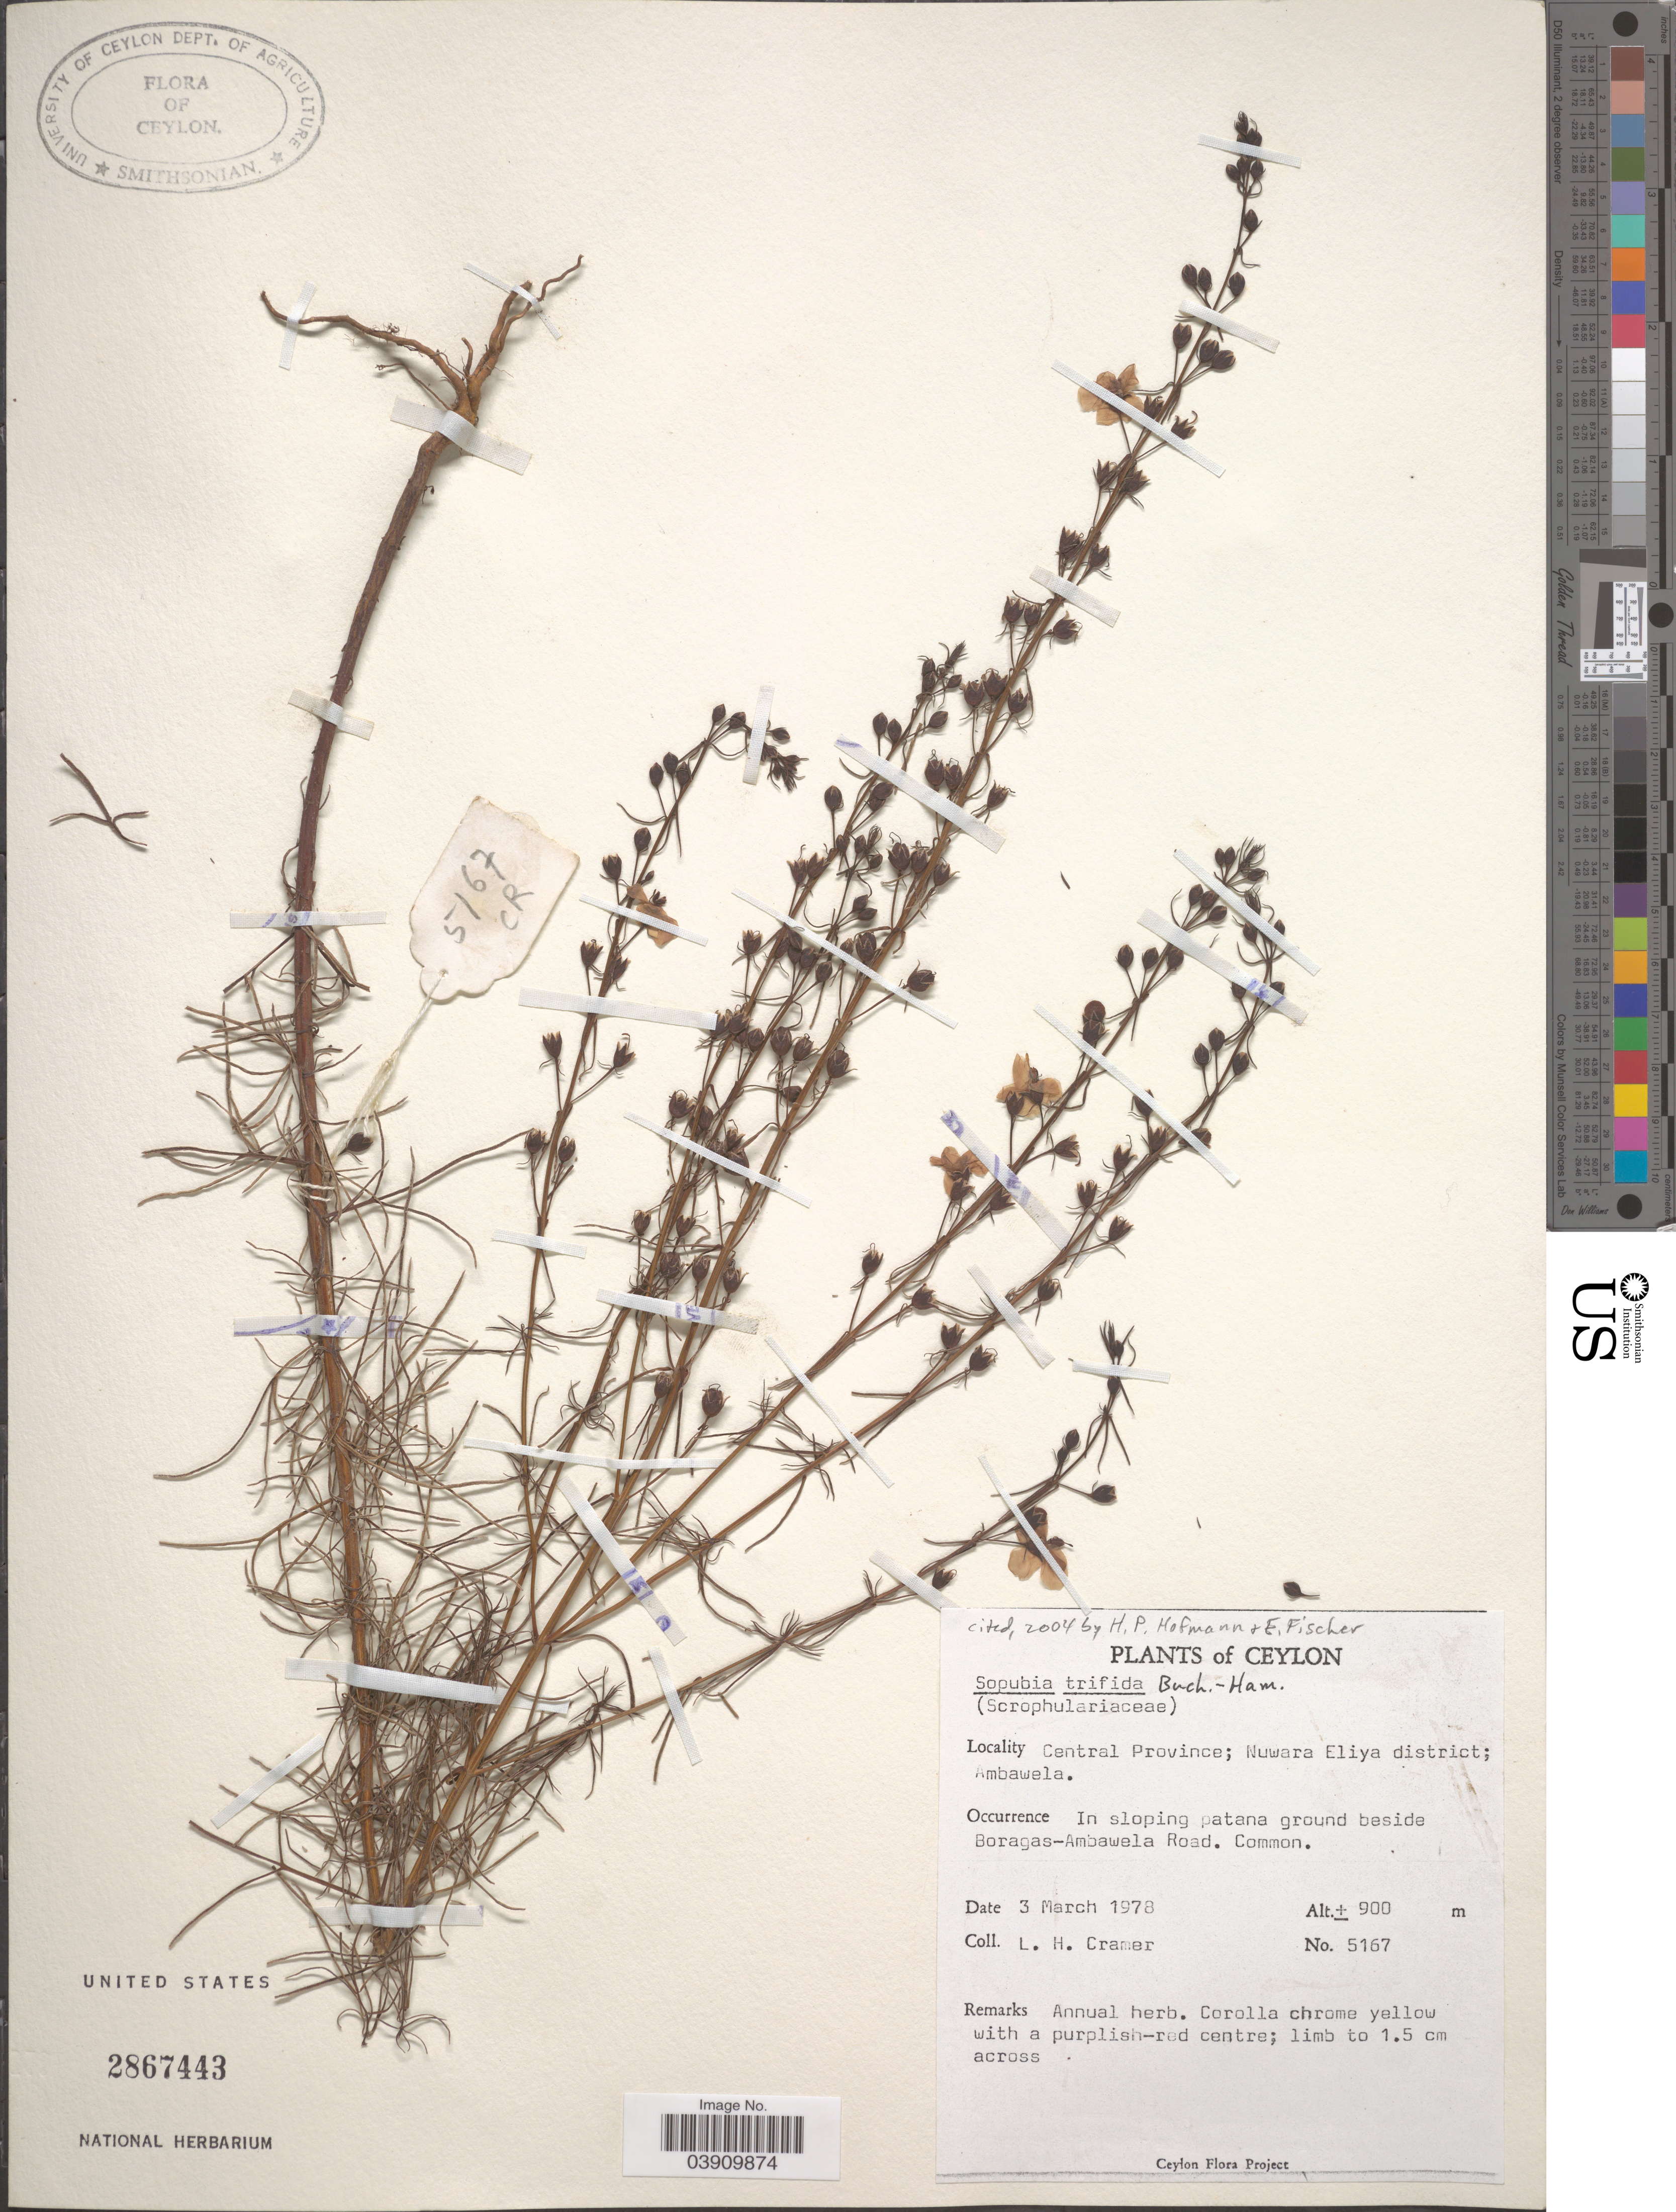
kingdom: Plantae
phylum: Tracheophyta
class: Magnoliopsida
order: Lamiales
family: Orobanchaceae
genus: Sopubia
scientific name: Sopubia trifida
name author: Buch.-Ham. ex D. Don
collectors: L. H. Cramer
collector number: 5167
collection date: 1978-03-03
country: Sri Lanka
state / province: Central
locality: Ceylon. Nuwara Eliya district: Ambawela. In sloping patana ground beside Boragas-Ambawela Road.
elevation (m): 900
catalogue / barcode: US 2867443